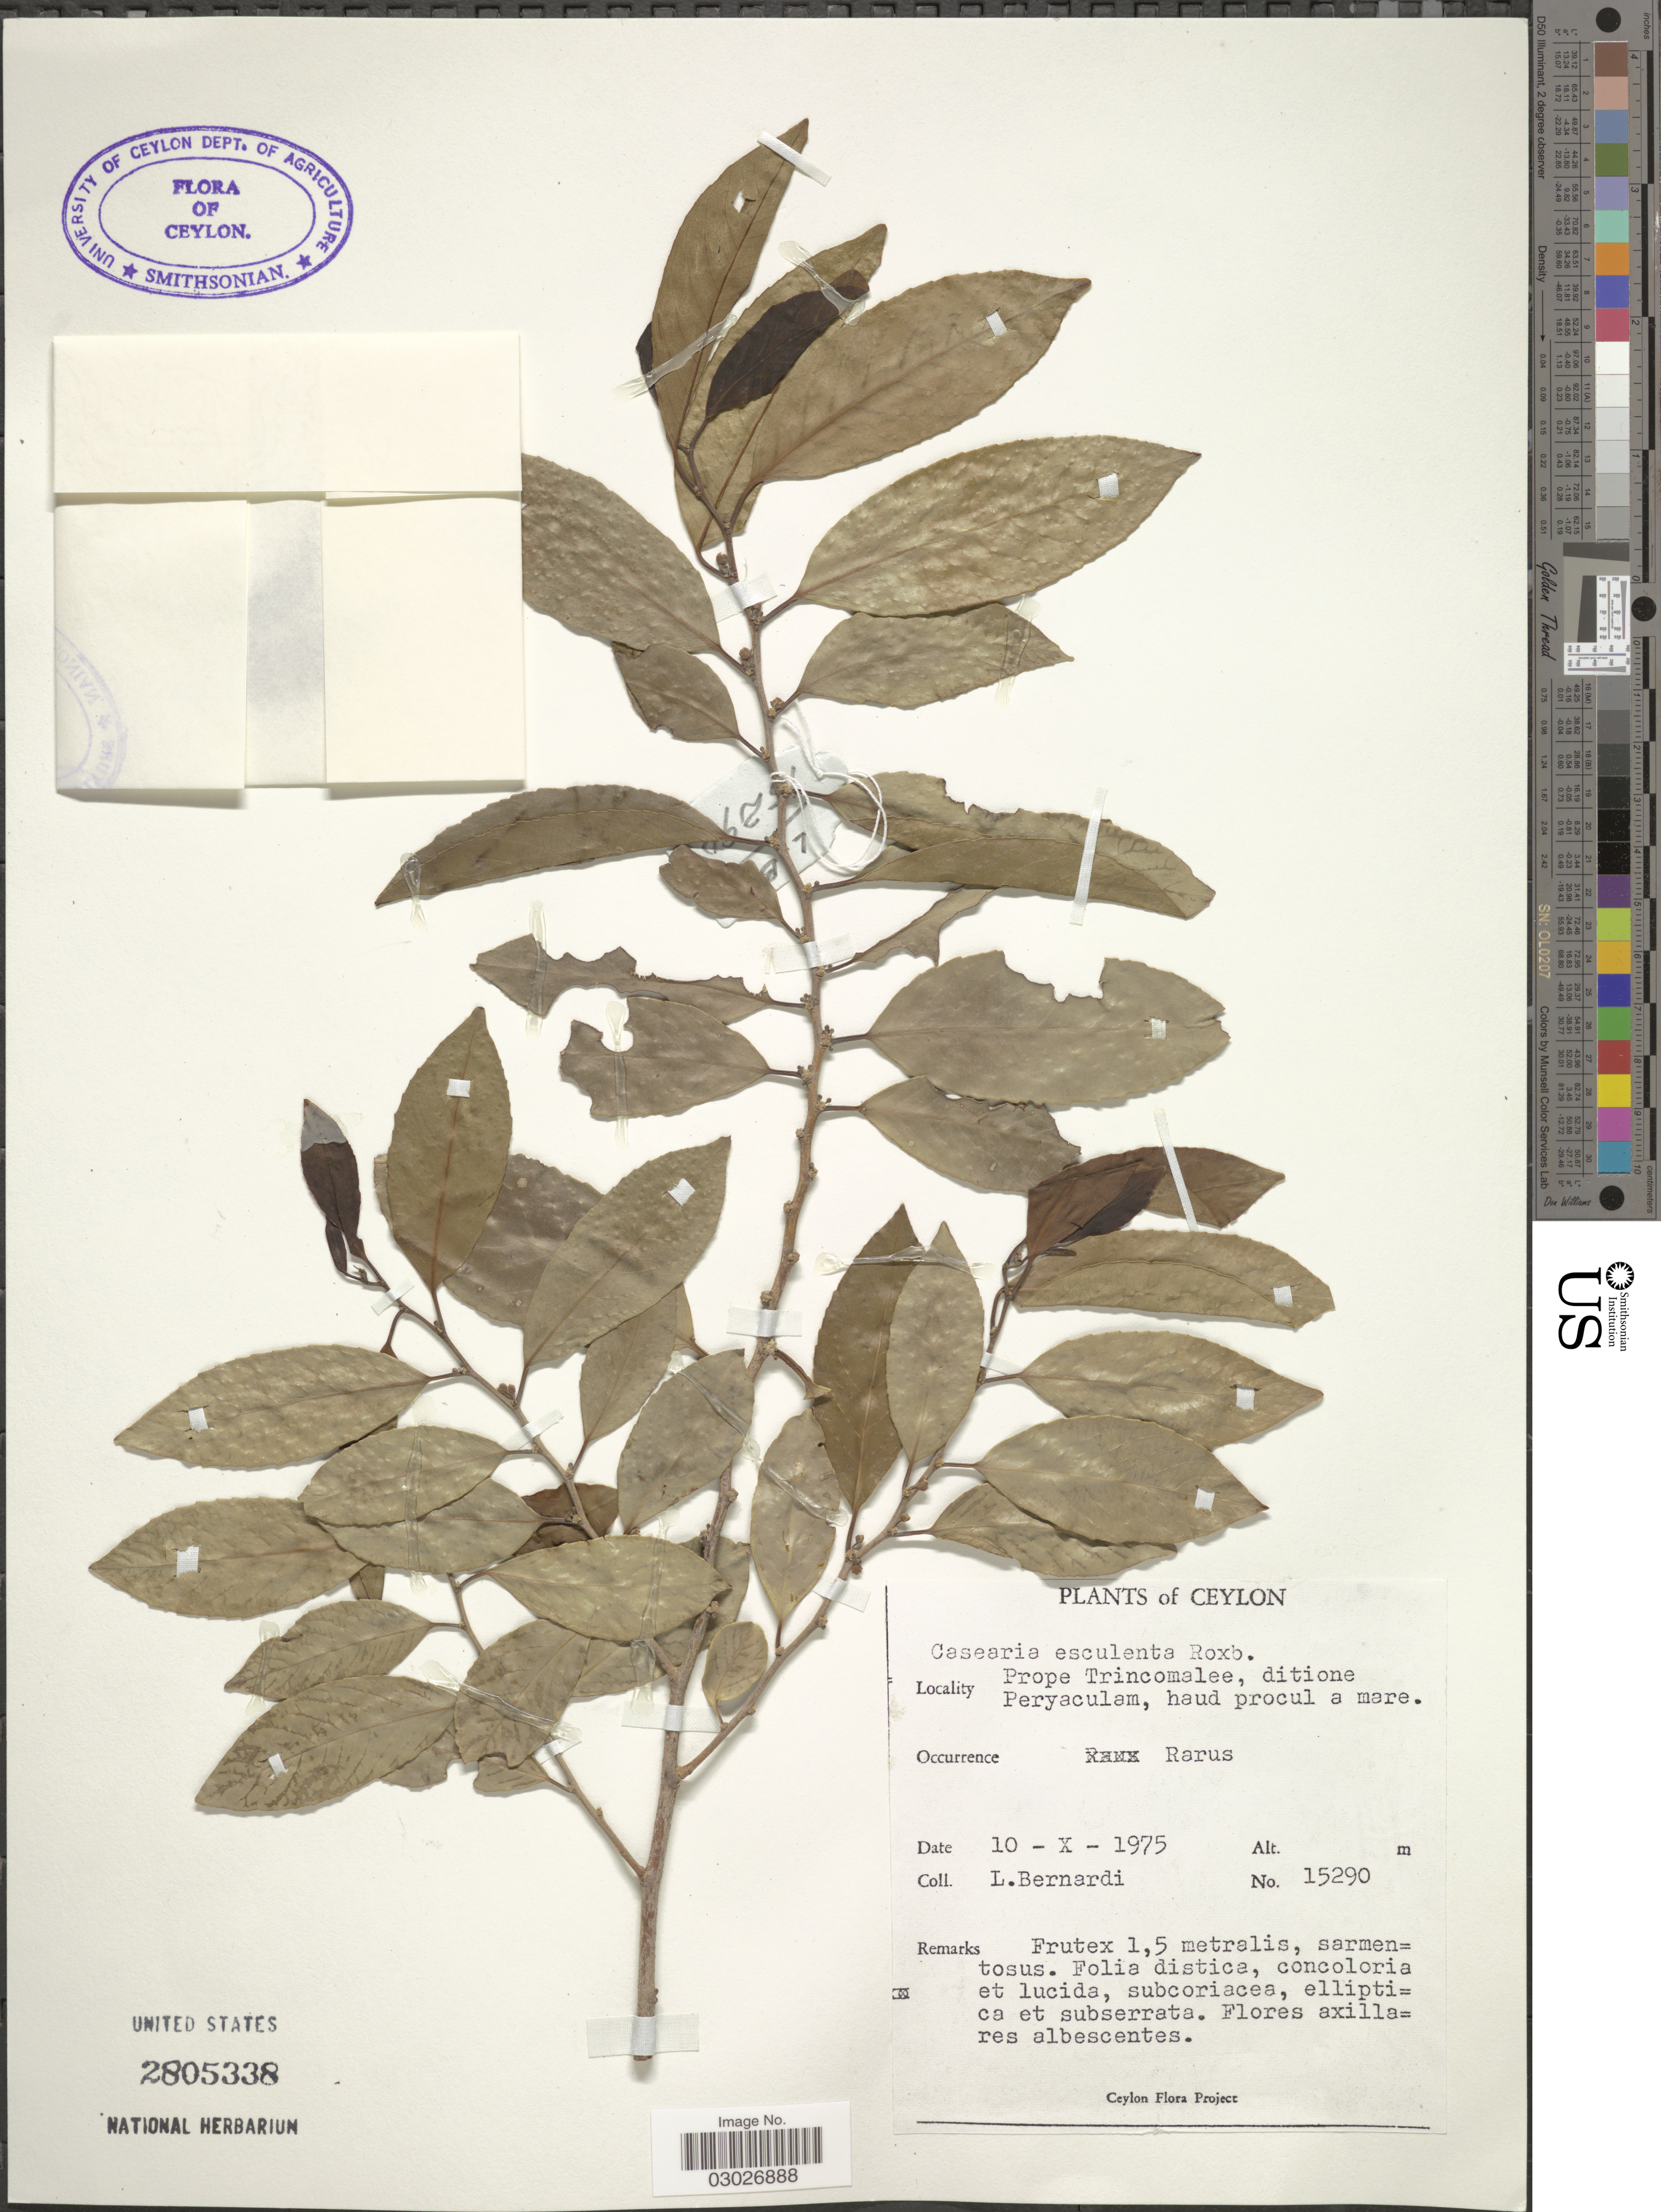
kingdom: Plantae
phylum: Tracheophyta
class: Magnoliopsida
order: Malpighiales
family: Salicaceae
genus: Casearia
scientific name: Casearia esculenta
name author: Roxb.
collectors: L. Bernardi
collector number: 15290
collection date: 1975-10-10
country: Sri Lanka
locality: Ceylon. Prope Trincomalee, ditione Peryaculam, haud procul a mare.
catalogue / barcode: US 2805338